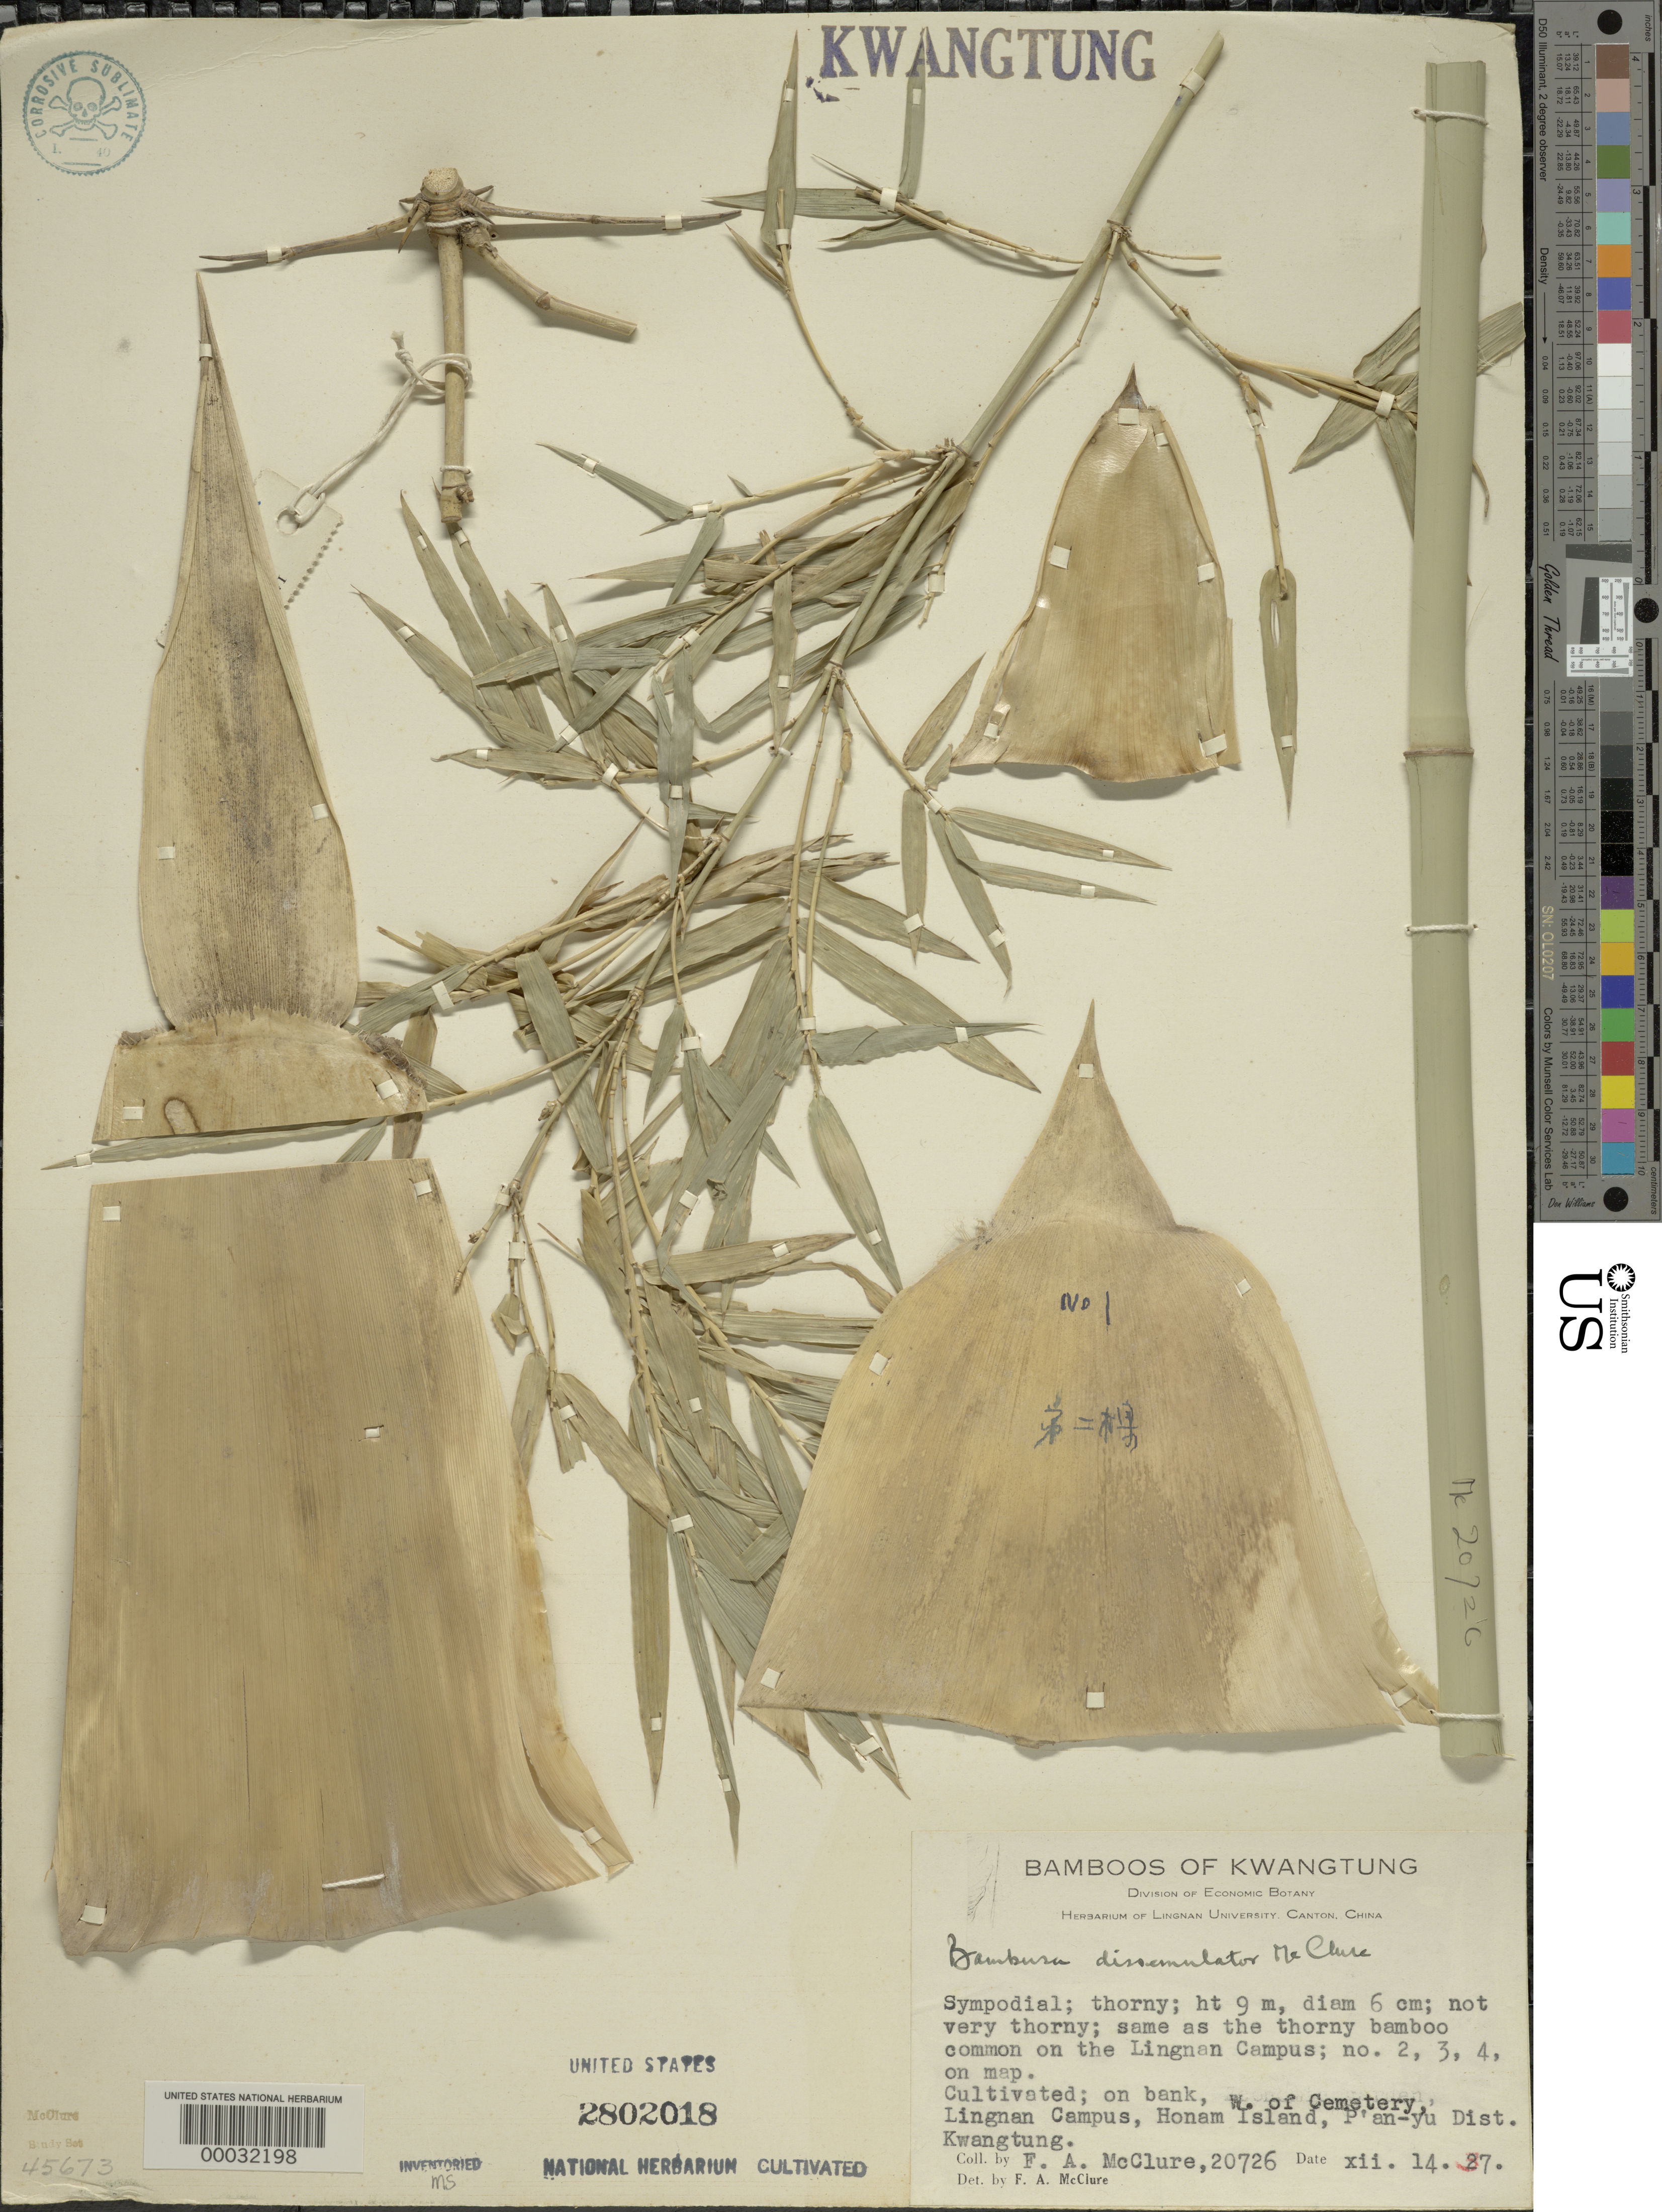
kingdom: Plantae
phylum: Tracheophyta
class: Liliopsida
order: Poales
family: Poaceae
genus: Bambusa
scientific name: Bambusa dissimulator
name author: McClure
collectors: F. A. McClure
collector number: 20726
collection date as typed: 14 Dec 1927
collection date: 1927-12-14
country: China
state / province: Guangdong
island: Honam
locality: Lingnan university campus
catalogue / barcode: US 2802018